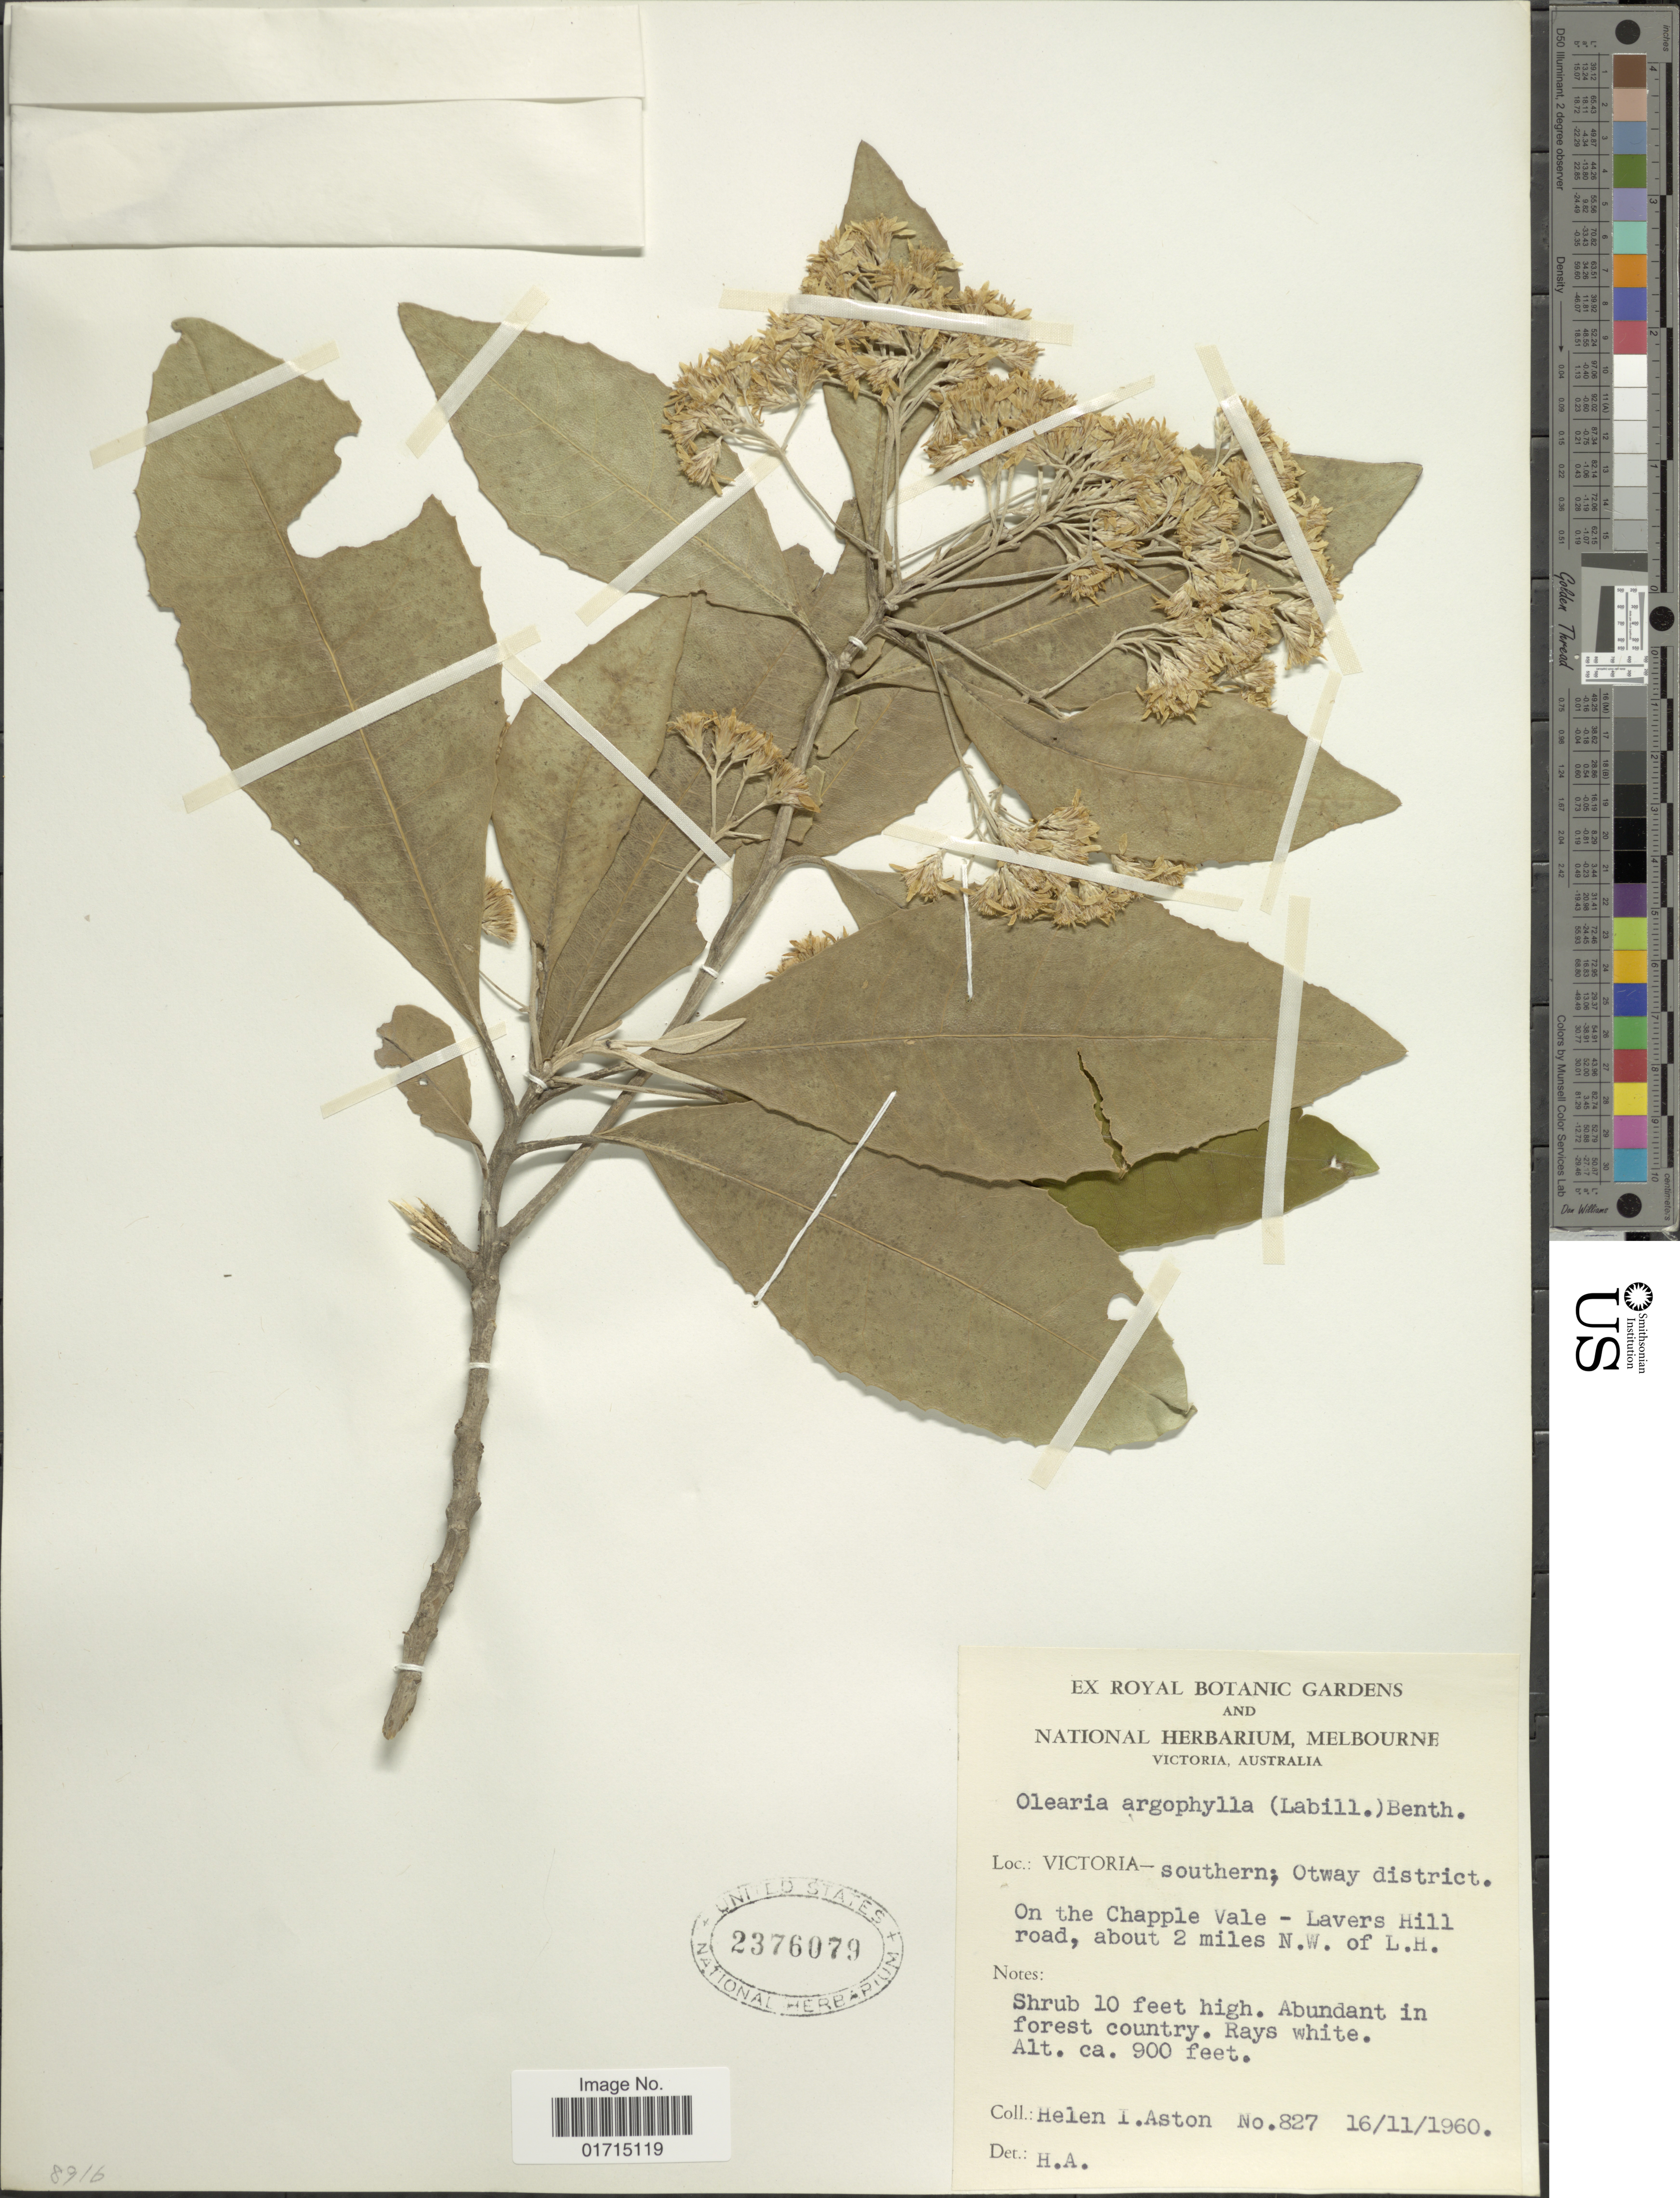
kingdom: Plantae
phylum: Tracheophyta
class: Magnoliopsida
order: Asterales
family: Asteraceae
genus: Olearia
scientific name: Olearia argophylla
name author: (Labill.) F. Muell. ex Benth.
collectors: H. I. Aston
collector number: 827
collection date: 1960-11-16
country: Australia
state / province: Victoria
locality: Victoria-southern; Otway district. on the Chapple Vale-Lavers Hill road, about 2 miles NW of L. H.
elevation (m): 274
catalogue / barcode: US 2376079